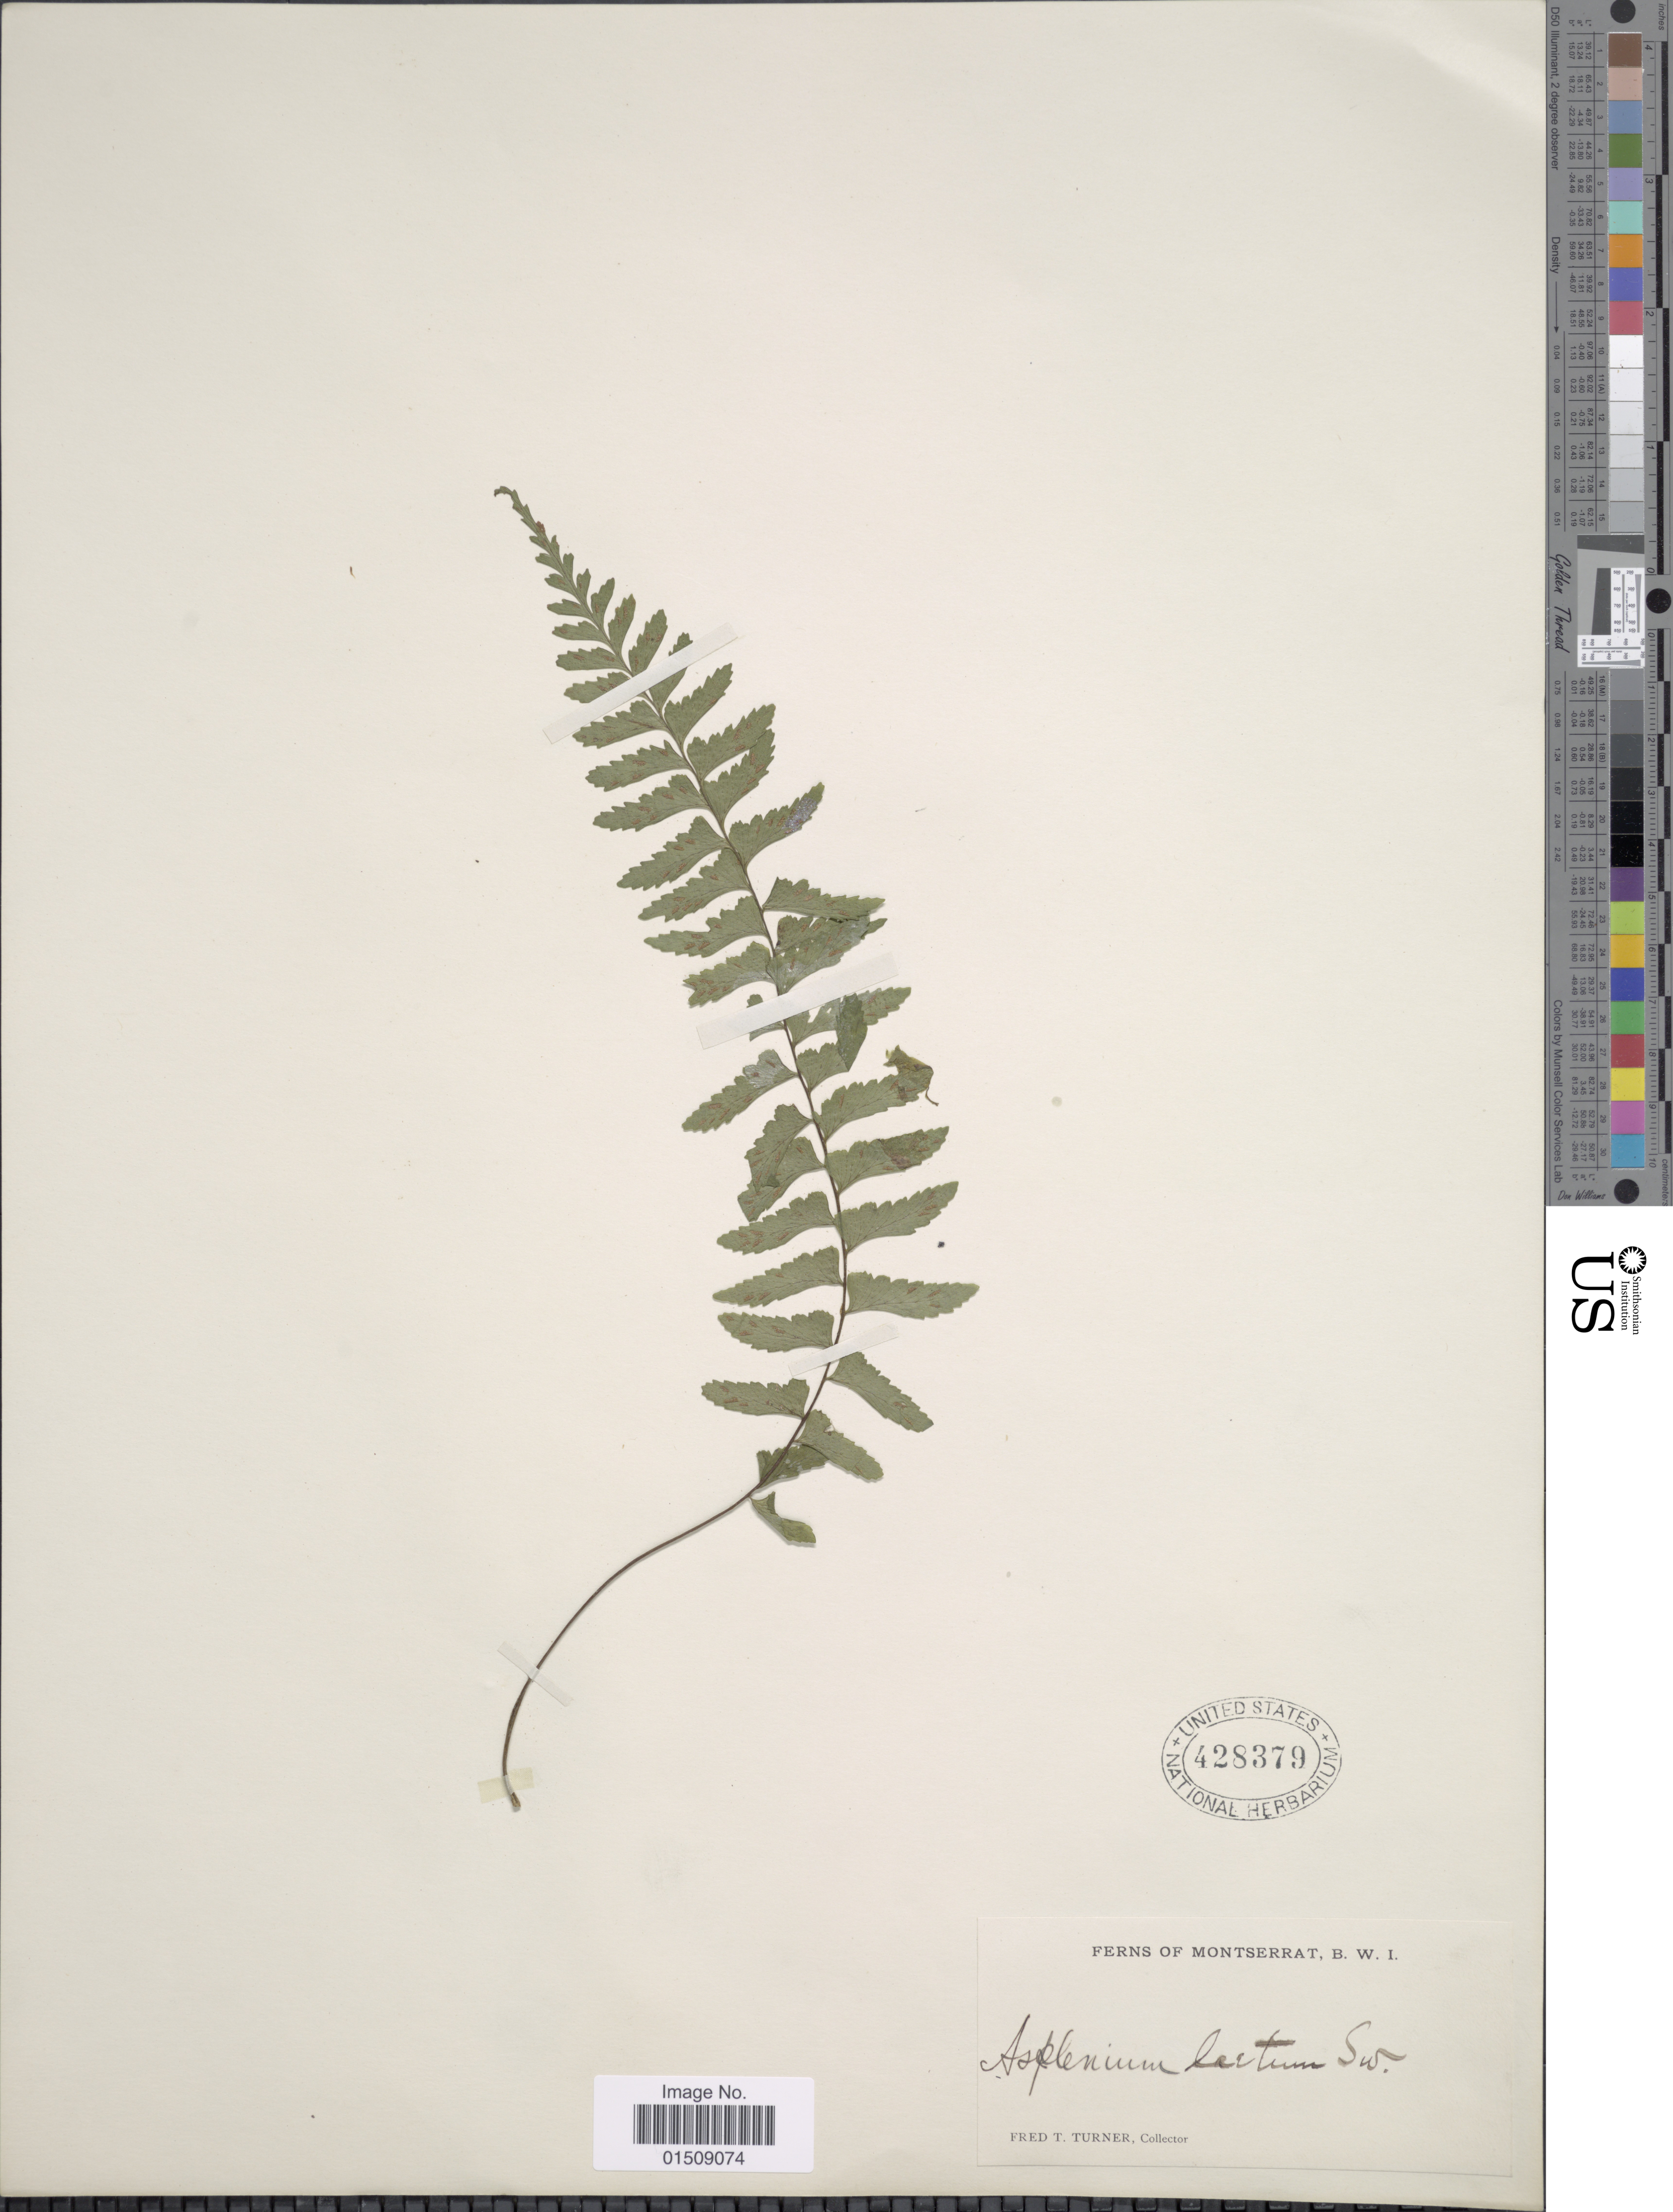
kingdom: Plantae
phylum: Tracheophyta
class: Polypodiopsida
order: Polypodiales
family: Aspleniaceae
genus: Asplenium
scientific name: Asplenium laetum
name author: Sw.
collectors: F. T. Turner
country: Montserrat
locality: Montserrat, B.W.I.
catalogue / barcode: US 428379